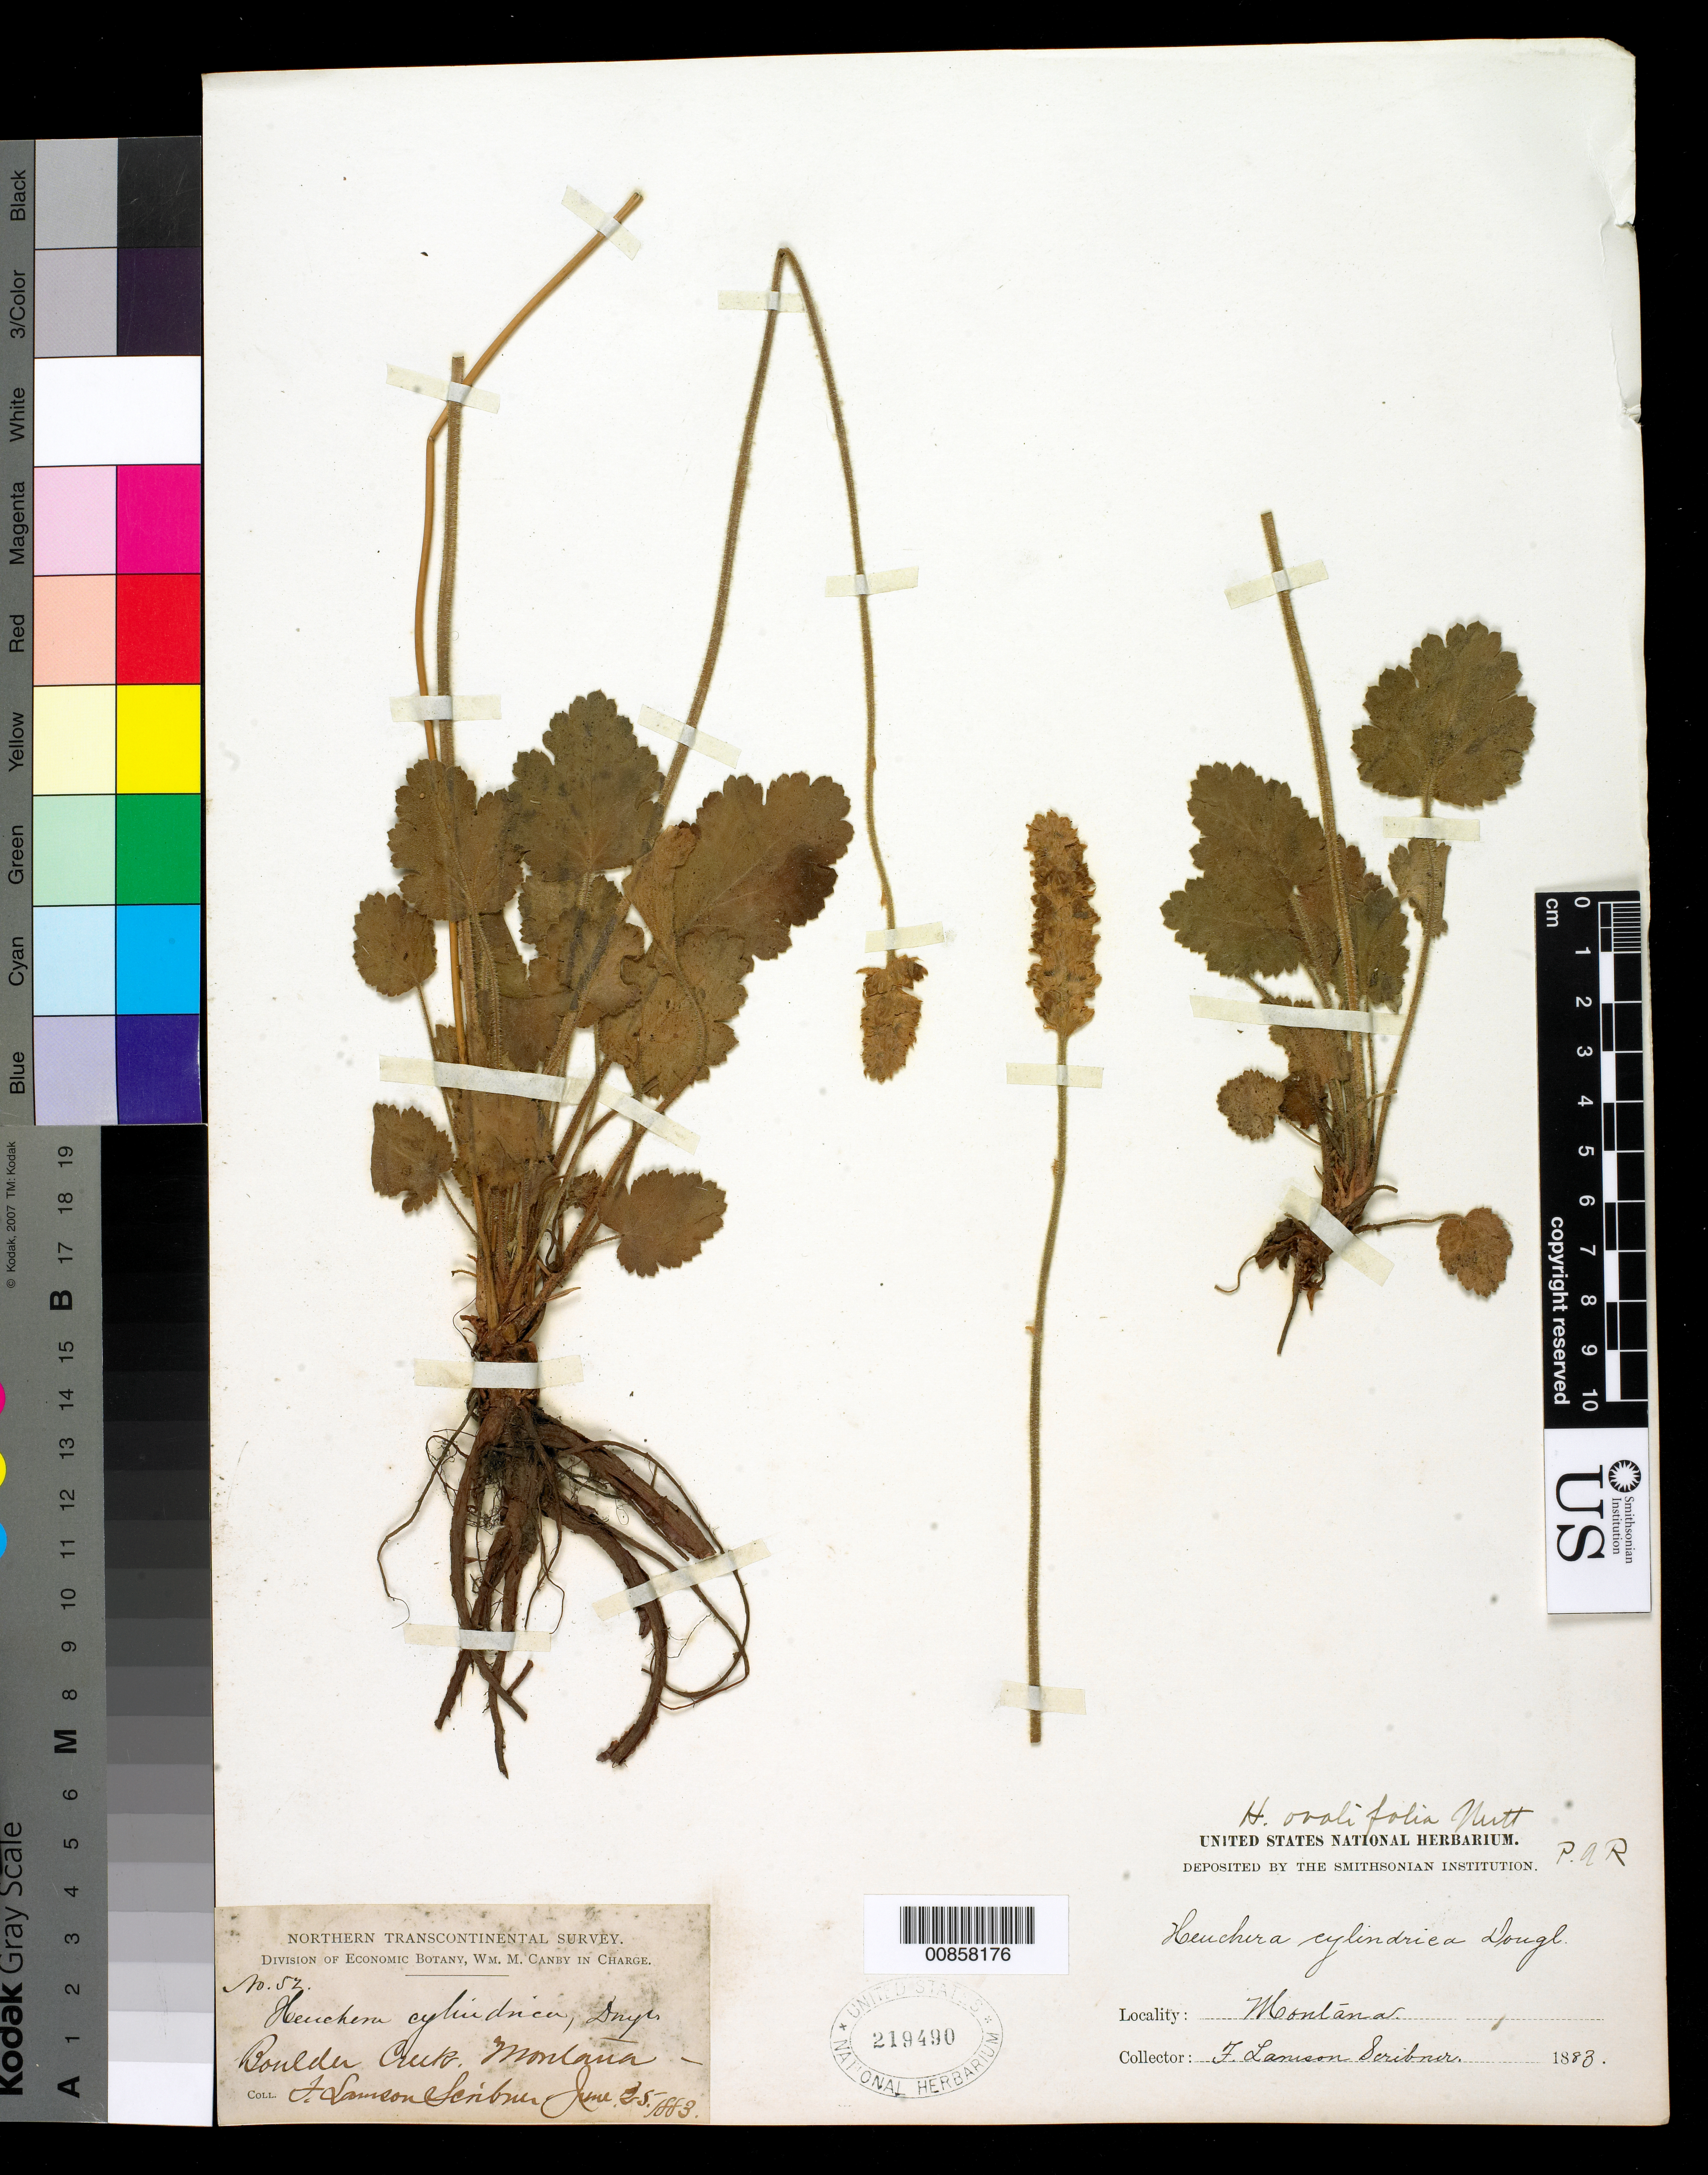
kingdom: Plantae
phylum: Tracheophyta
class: Magnoliopsida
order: Saxifragales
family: Saxifragaceae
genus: Heuchera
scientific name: Heuchera ovalifolia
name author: Torr. & A. Gray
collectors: F. L. Scribner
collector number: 52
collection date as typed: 25 Jun 1883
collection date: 1883-06-25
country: United States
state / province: Montana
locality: Boulder Creek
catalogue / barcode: US 219490